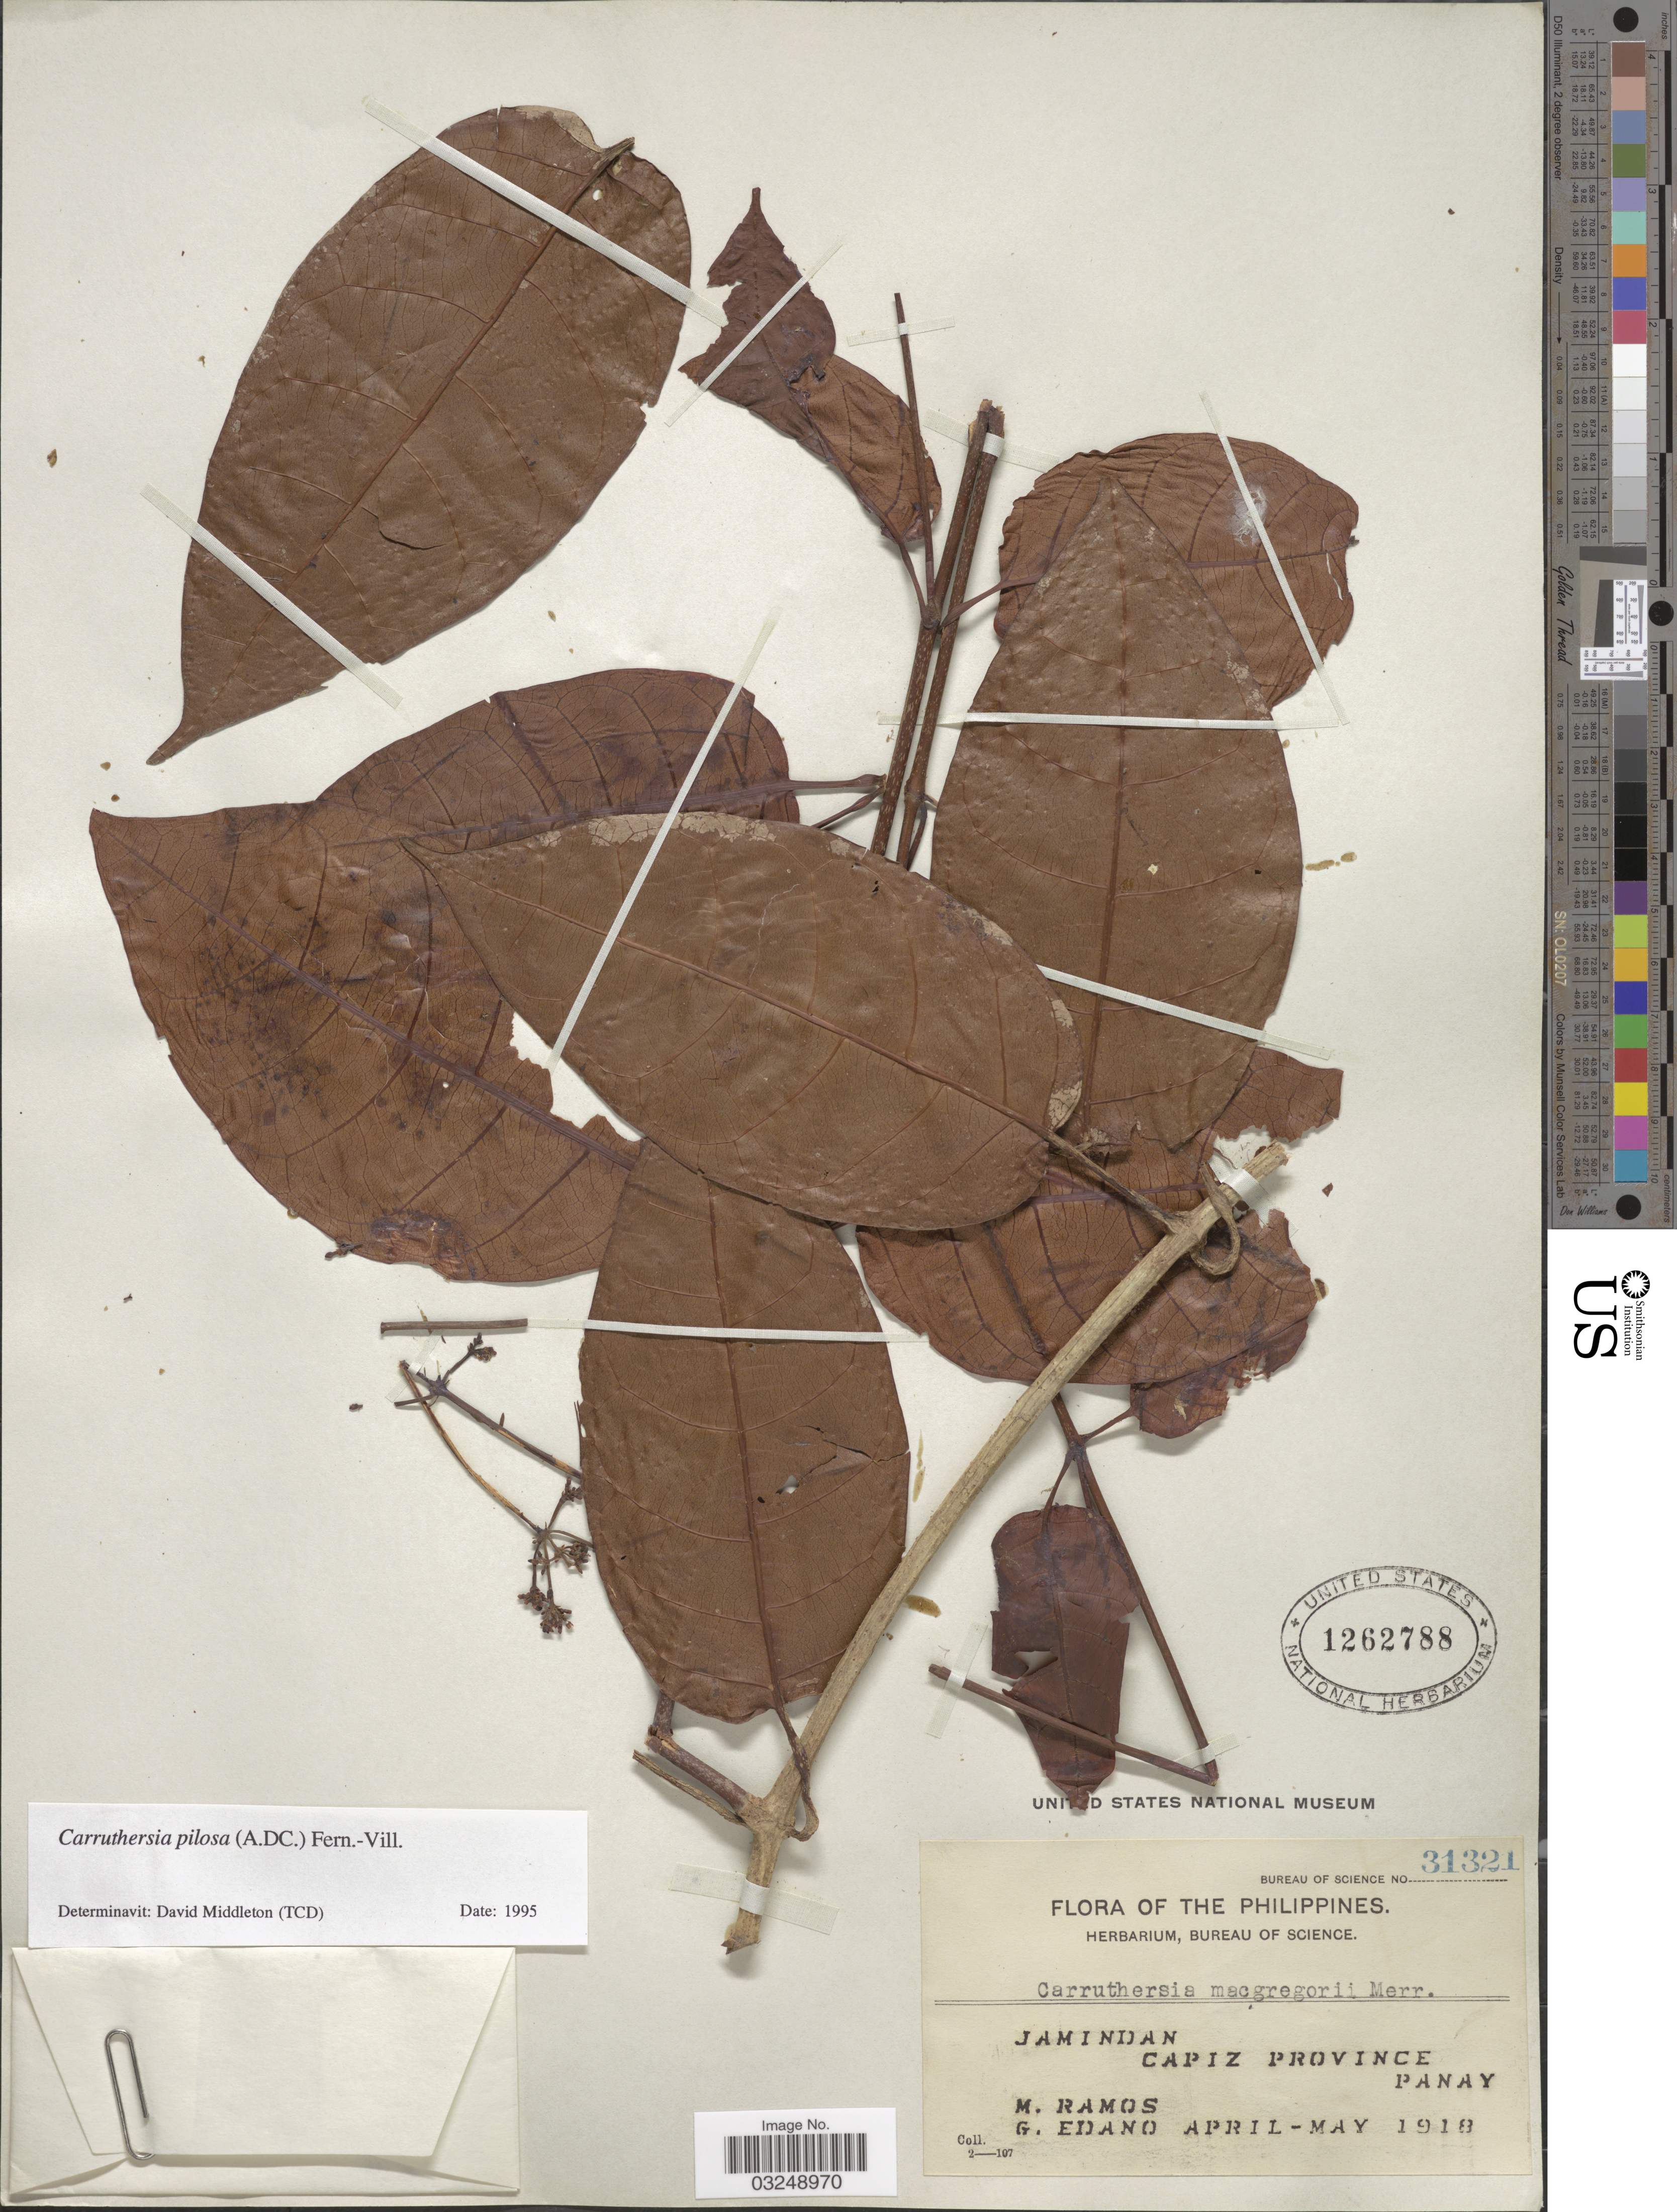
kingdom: Plantae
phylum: Tracheophyta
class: Magnoliopsida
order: Gentianales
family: Apocynaceae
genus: Carruthersia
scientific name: Carruthersia pilosa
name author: (DC.) Fern.-Vill.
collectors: M. Ramos & G. Edaño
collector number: Bureau of Science 31321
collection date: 1918-04/1918-05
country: Philippines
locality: Jamindan, Capiz Province, Panay.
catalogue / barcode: US 1262788